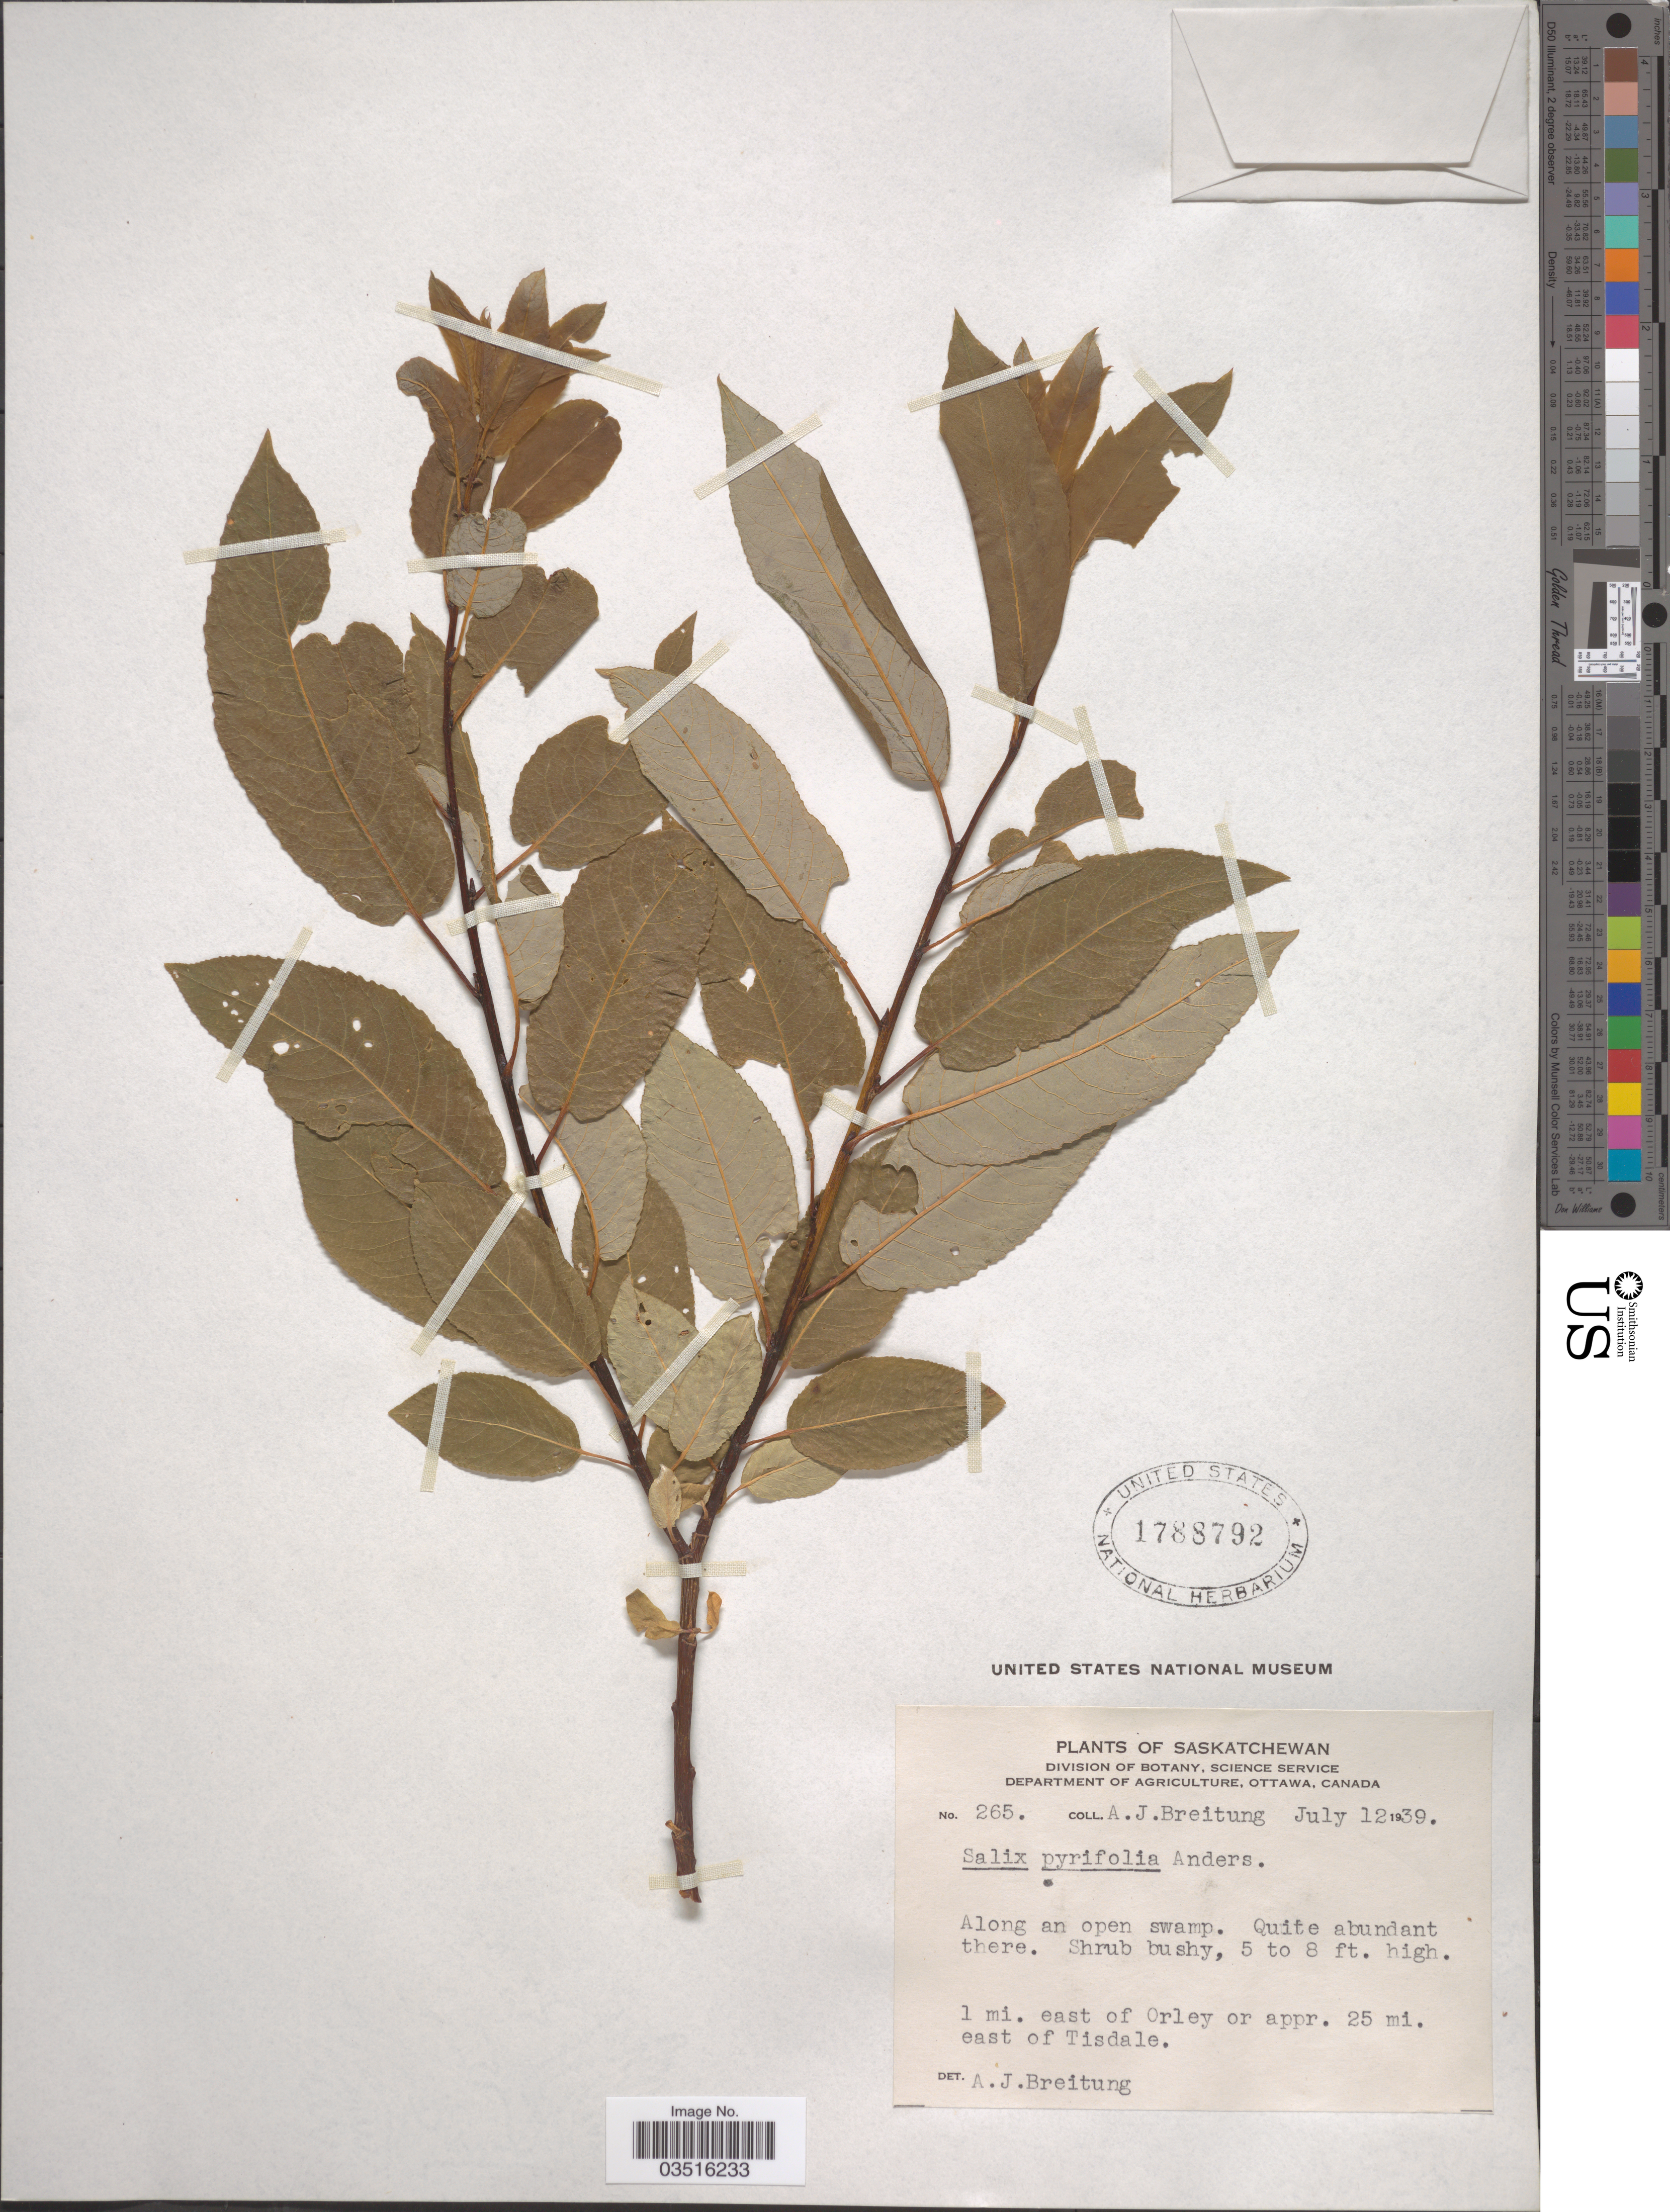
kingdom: Plantae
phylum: Tracheophyta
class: Magnoliopsida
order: Malpighiales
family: Salicaceae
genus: Salix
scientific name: Salix pyrifolia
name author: Ledeb.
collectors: A. Breitung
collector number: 265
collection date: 1939-07-12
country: Canada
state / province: Saskatchewan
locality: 1 mi. east of Orley or appr. 25 mi. east of Tisdale.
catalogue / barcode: US 1788792